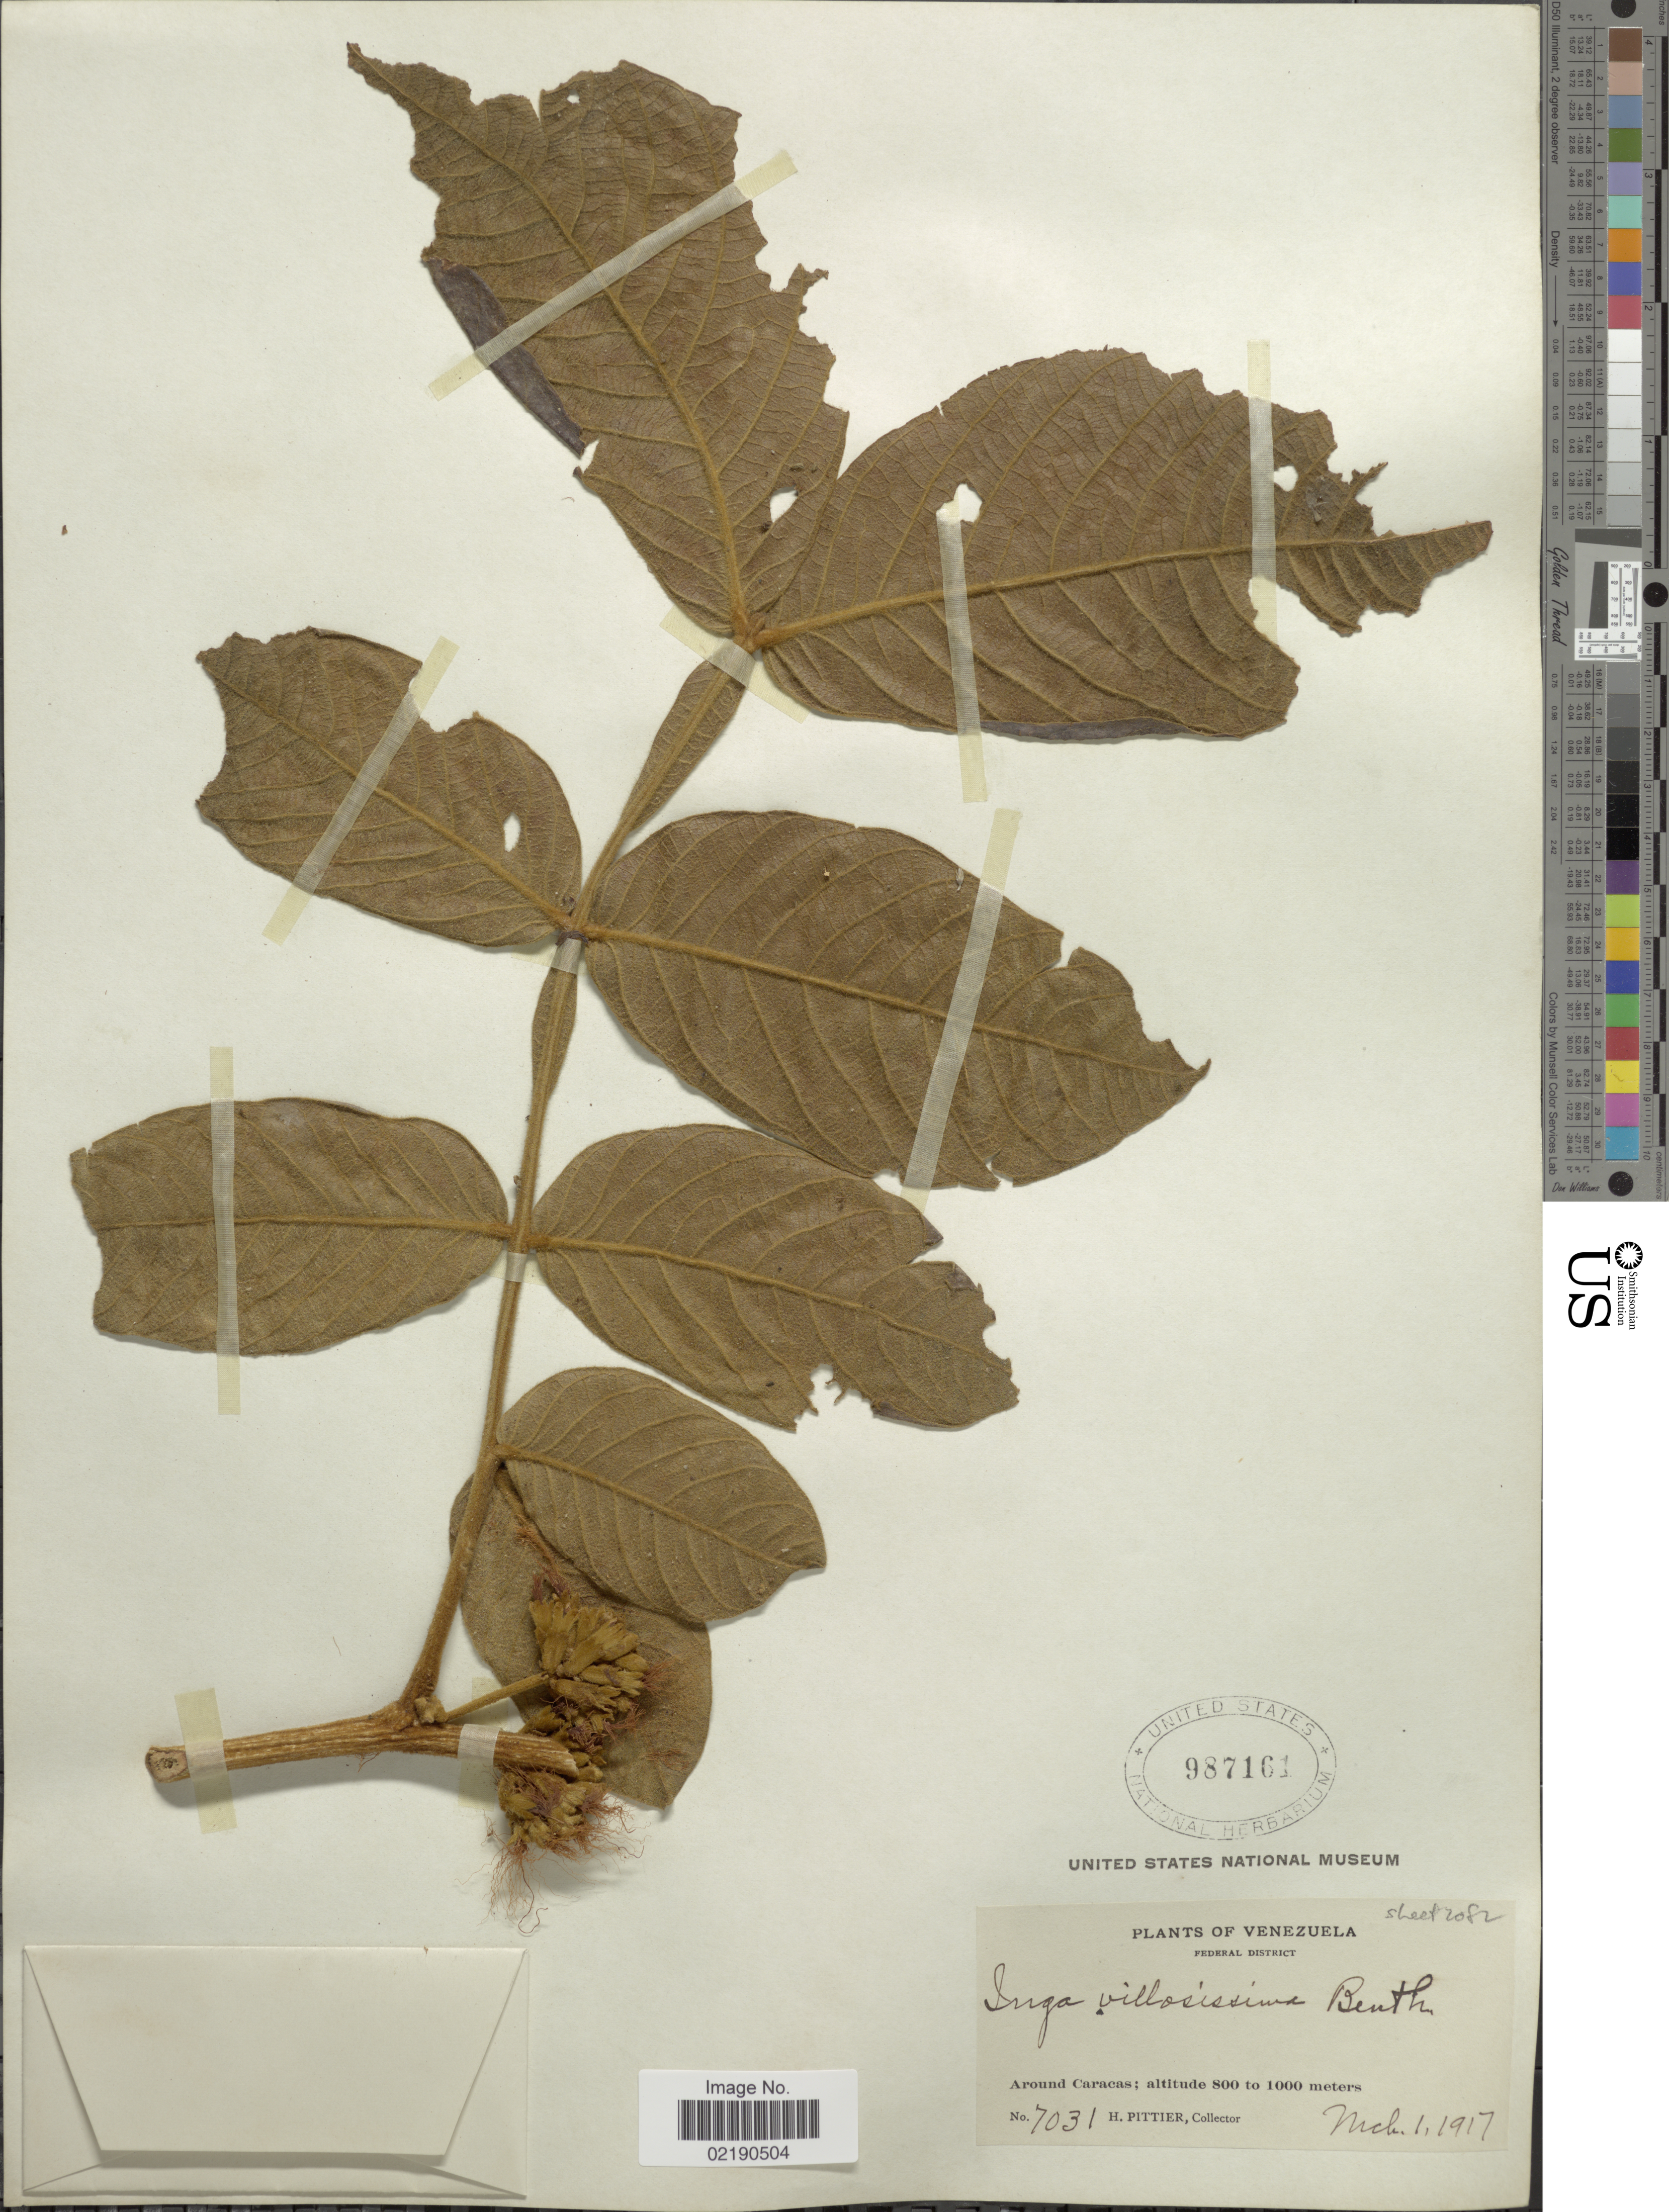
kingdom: Plantae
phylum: Tracheophyta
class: Magnoliopsida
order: Fabales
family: Fabaceae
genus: Inga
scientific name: Inga villosissima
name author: Benth.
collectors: H. F. Pittier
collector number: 7031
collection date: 1917-03-01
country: Venezuela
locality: Federal District. Around Caracas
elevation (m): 800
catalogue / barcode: US 987161